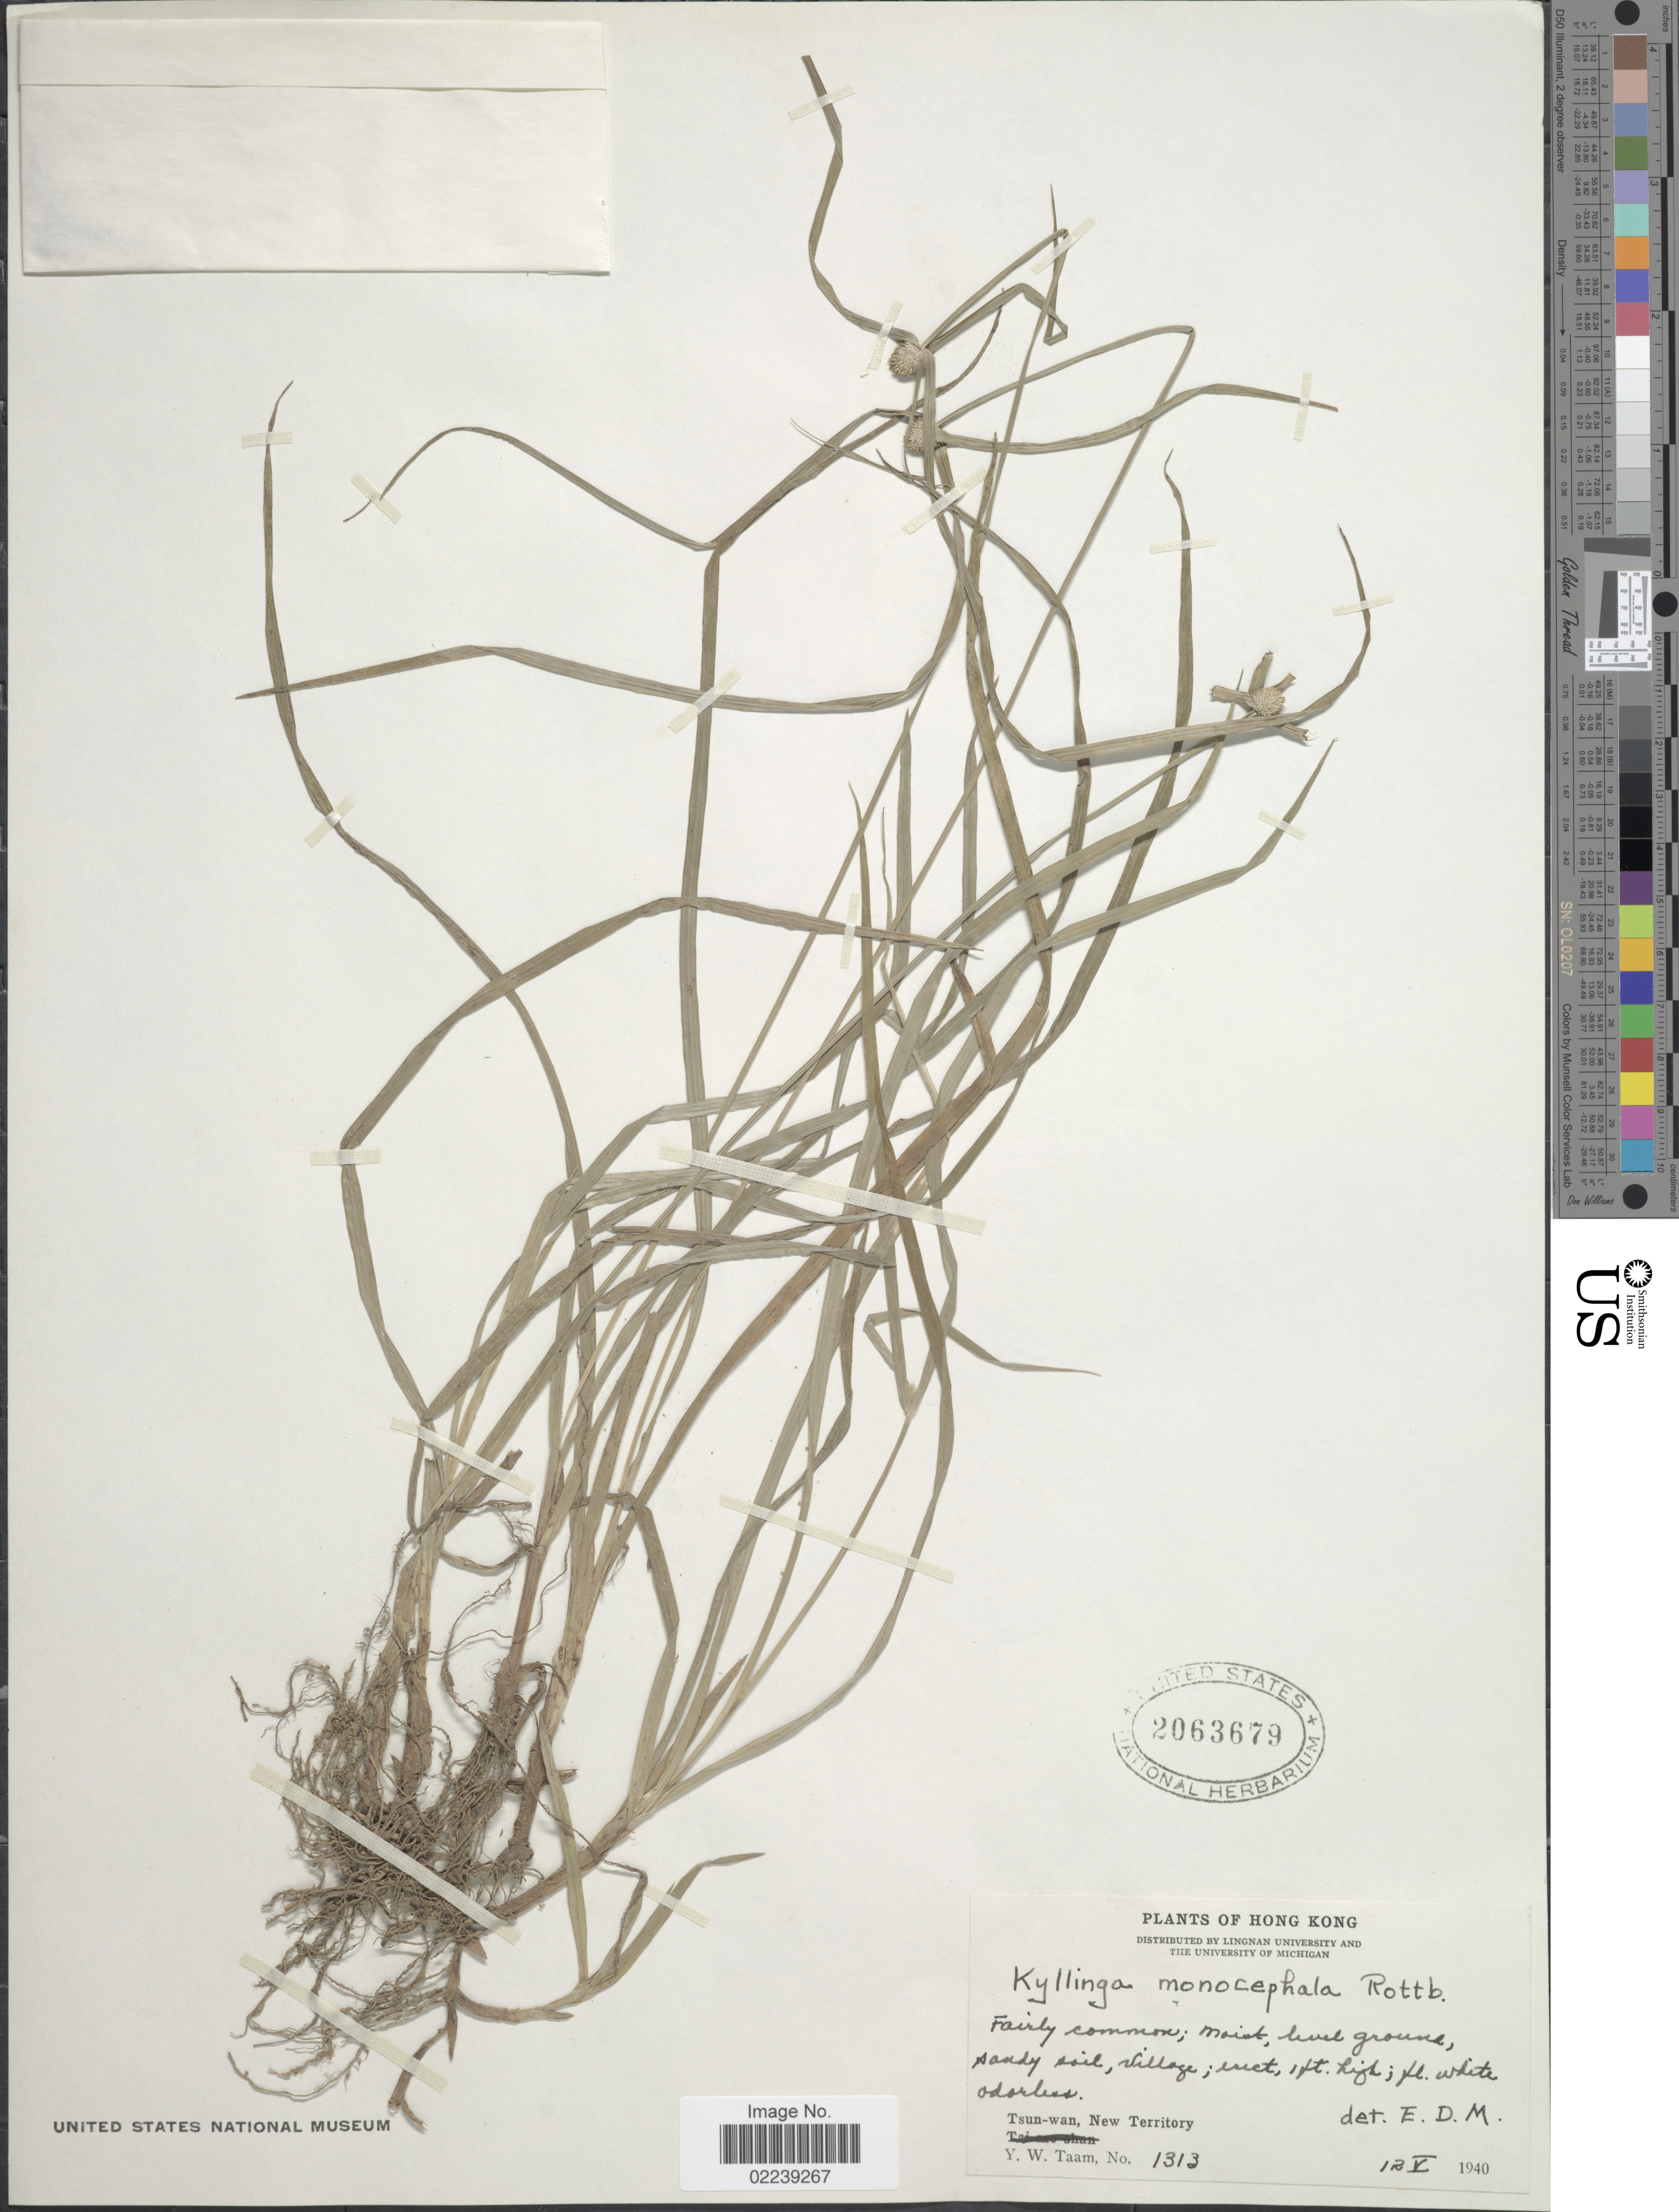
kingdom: Plantae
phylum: Tracheophyta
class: Liliopsida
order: Poales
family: Cyperaceae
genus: Cyperus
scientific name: Cyperus mindorensis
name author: (Steud.) Huygh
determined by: Strong, M. T., (US), Smithsonian Institution - National Museum of Natural History (UNITED STATES)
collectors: Y. W. Taam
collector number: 1313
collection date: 1940-05-12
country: China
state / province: Hong Kong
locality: Tsun-wan, New Territory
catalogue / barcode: US 2063679